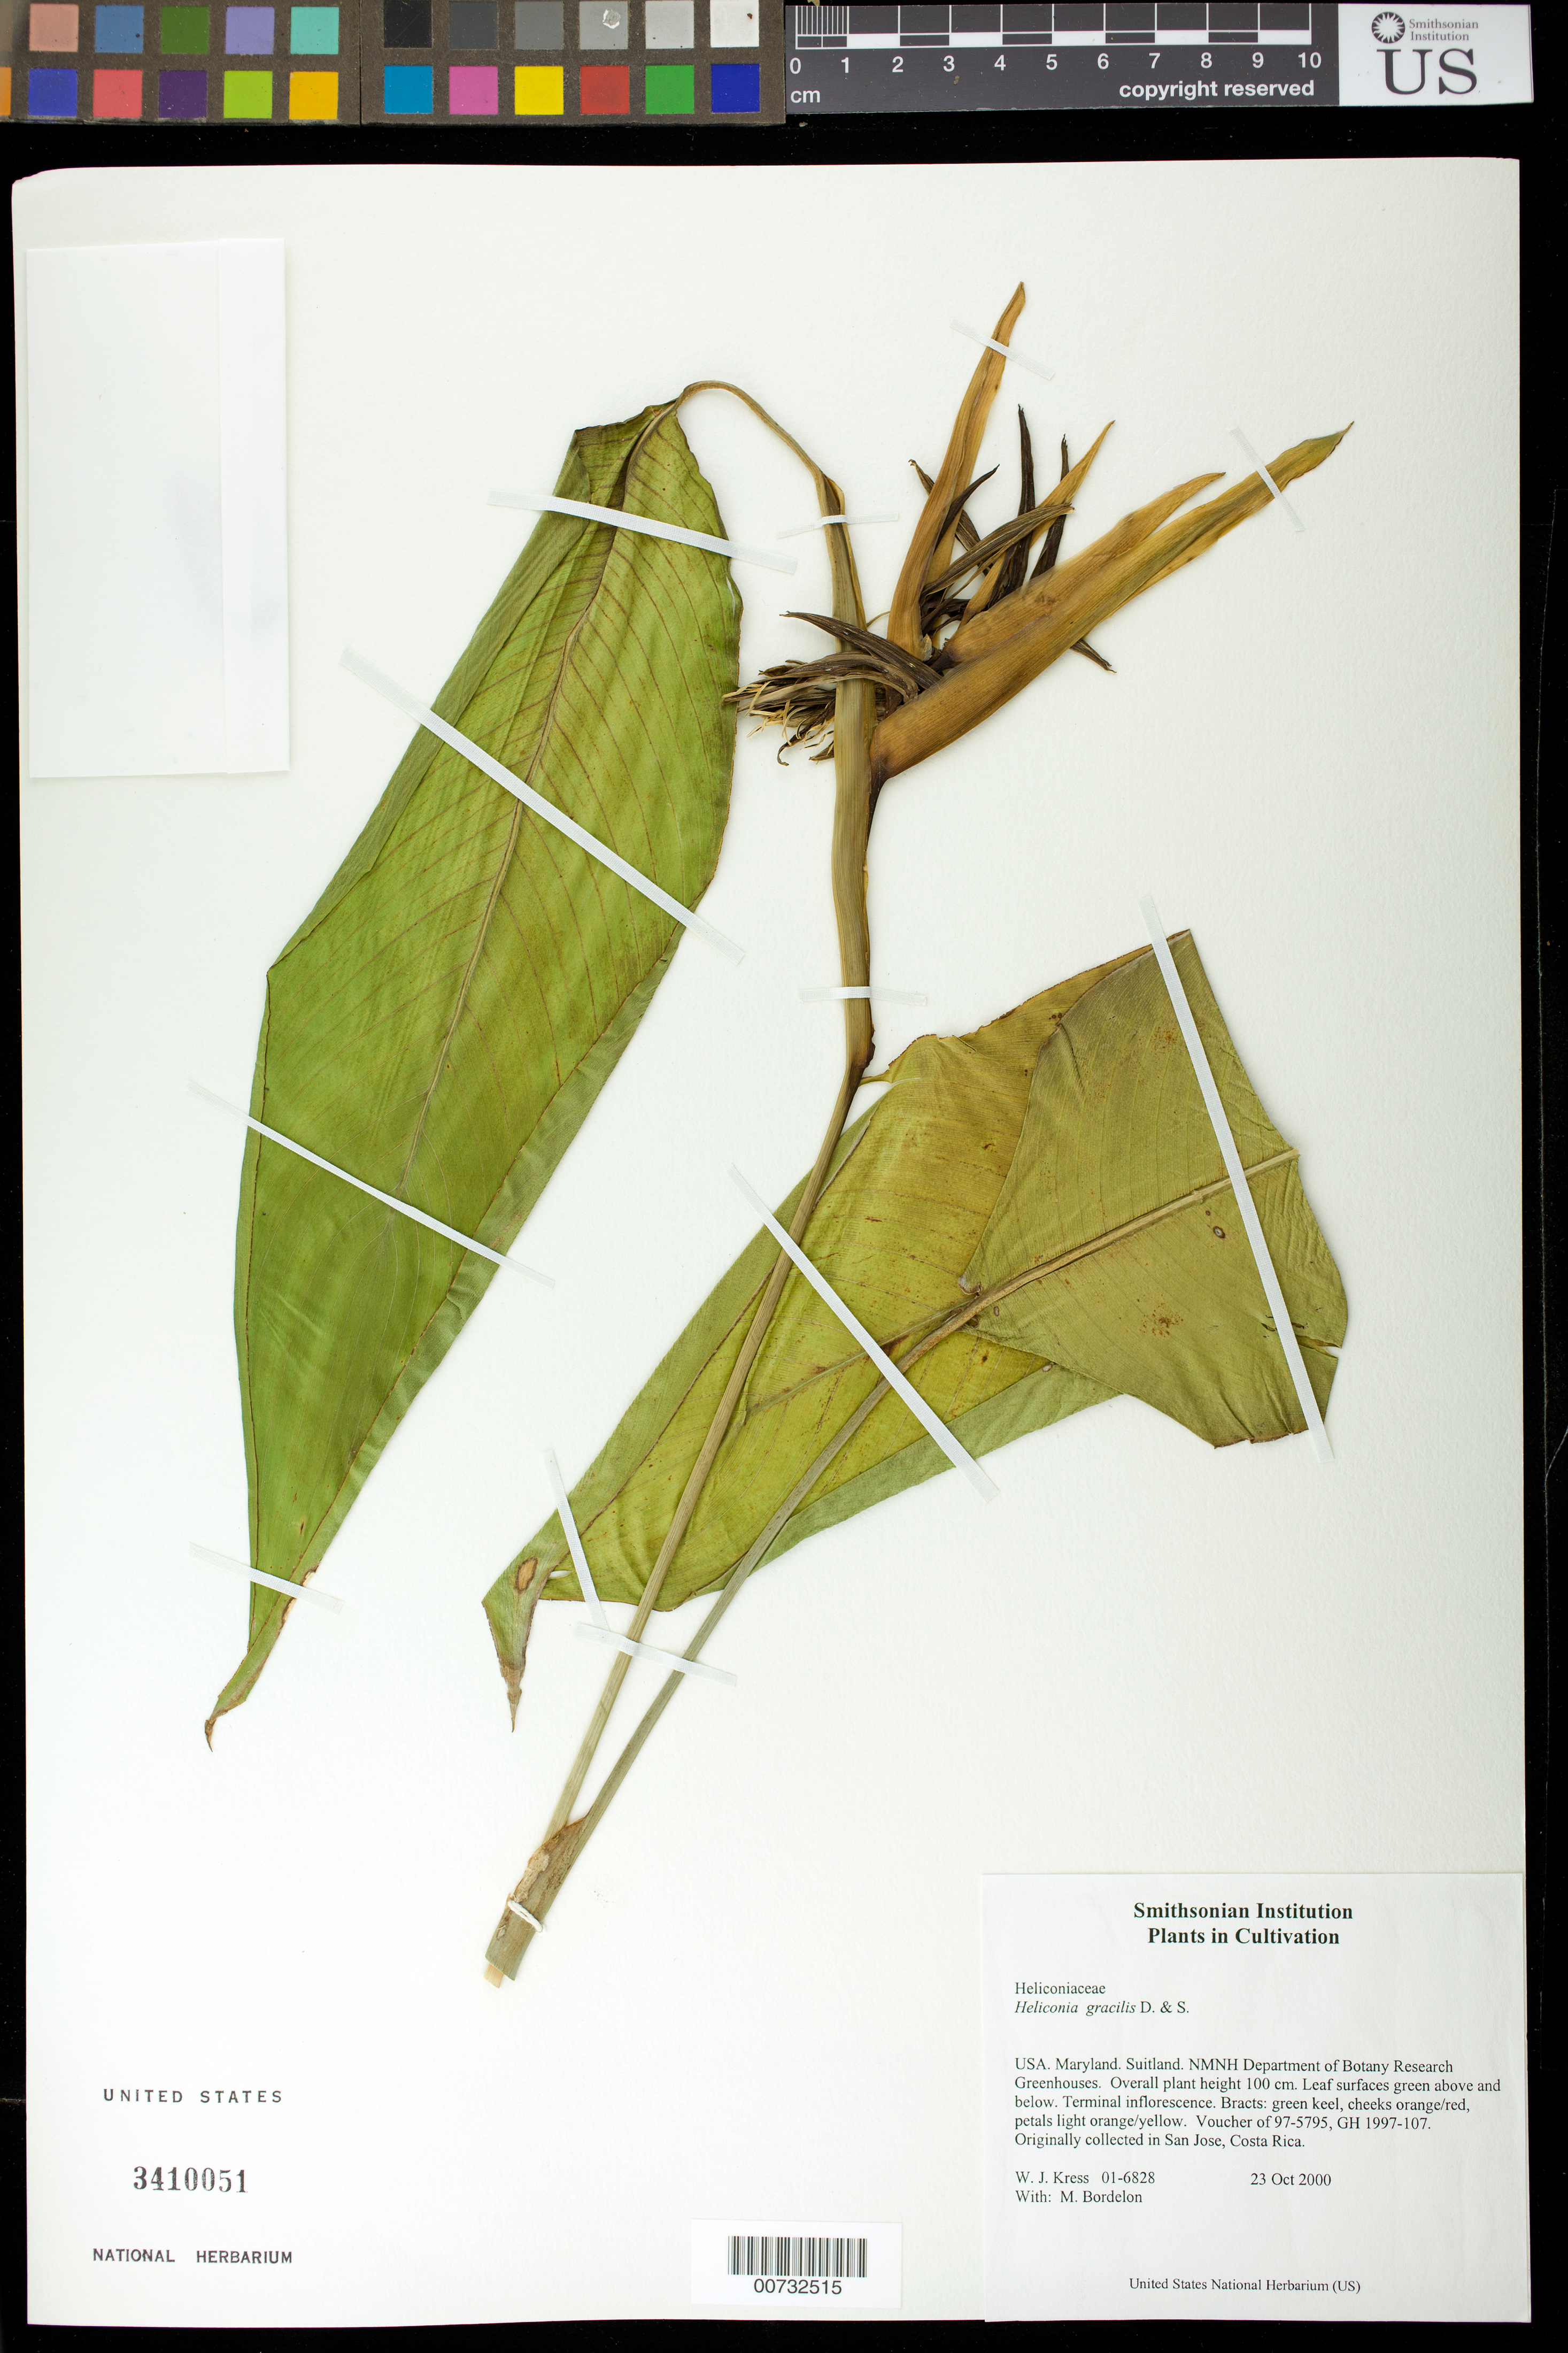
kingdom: Plantae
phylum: Tracheophyta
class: Liliopsida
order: Zingiberales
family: Heliconiaceae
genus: Heliconia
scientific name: Heliconia gracilis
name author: G.S. Daniels & F.G. Stiles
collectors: W. J. Kress & M. Bordelon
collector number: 01-6828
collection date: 2000-10-23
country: United States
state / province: Maryland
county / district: Prince George's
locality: NMNH Botany Research Greenhouses. Suitland (USBRG)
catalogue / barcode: US 3410051